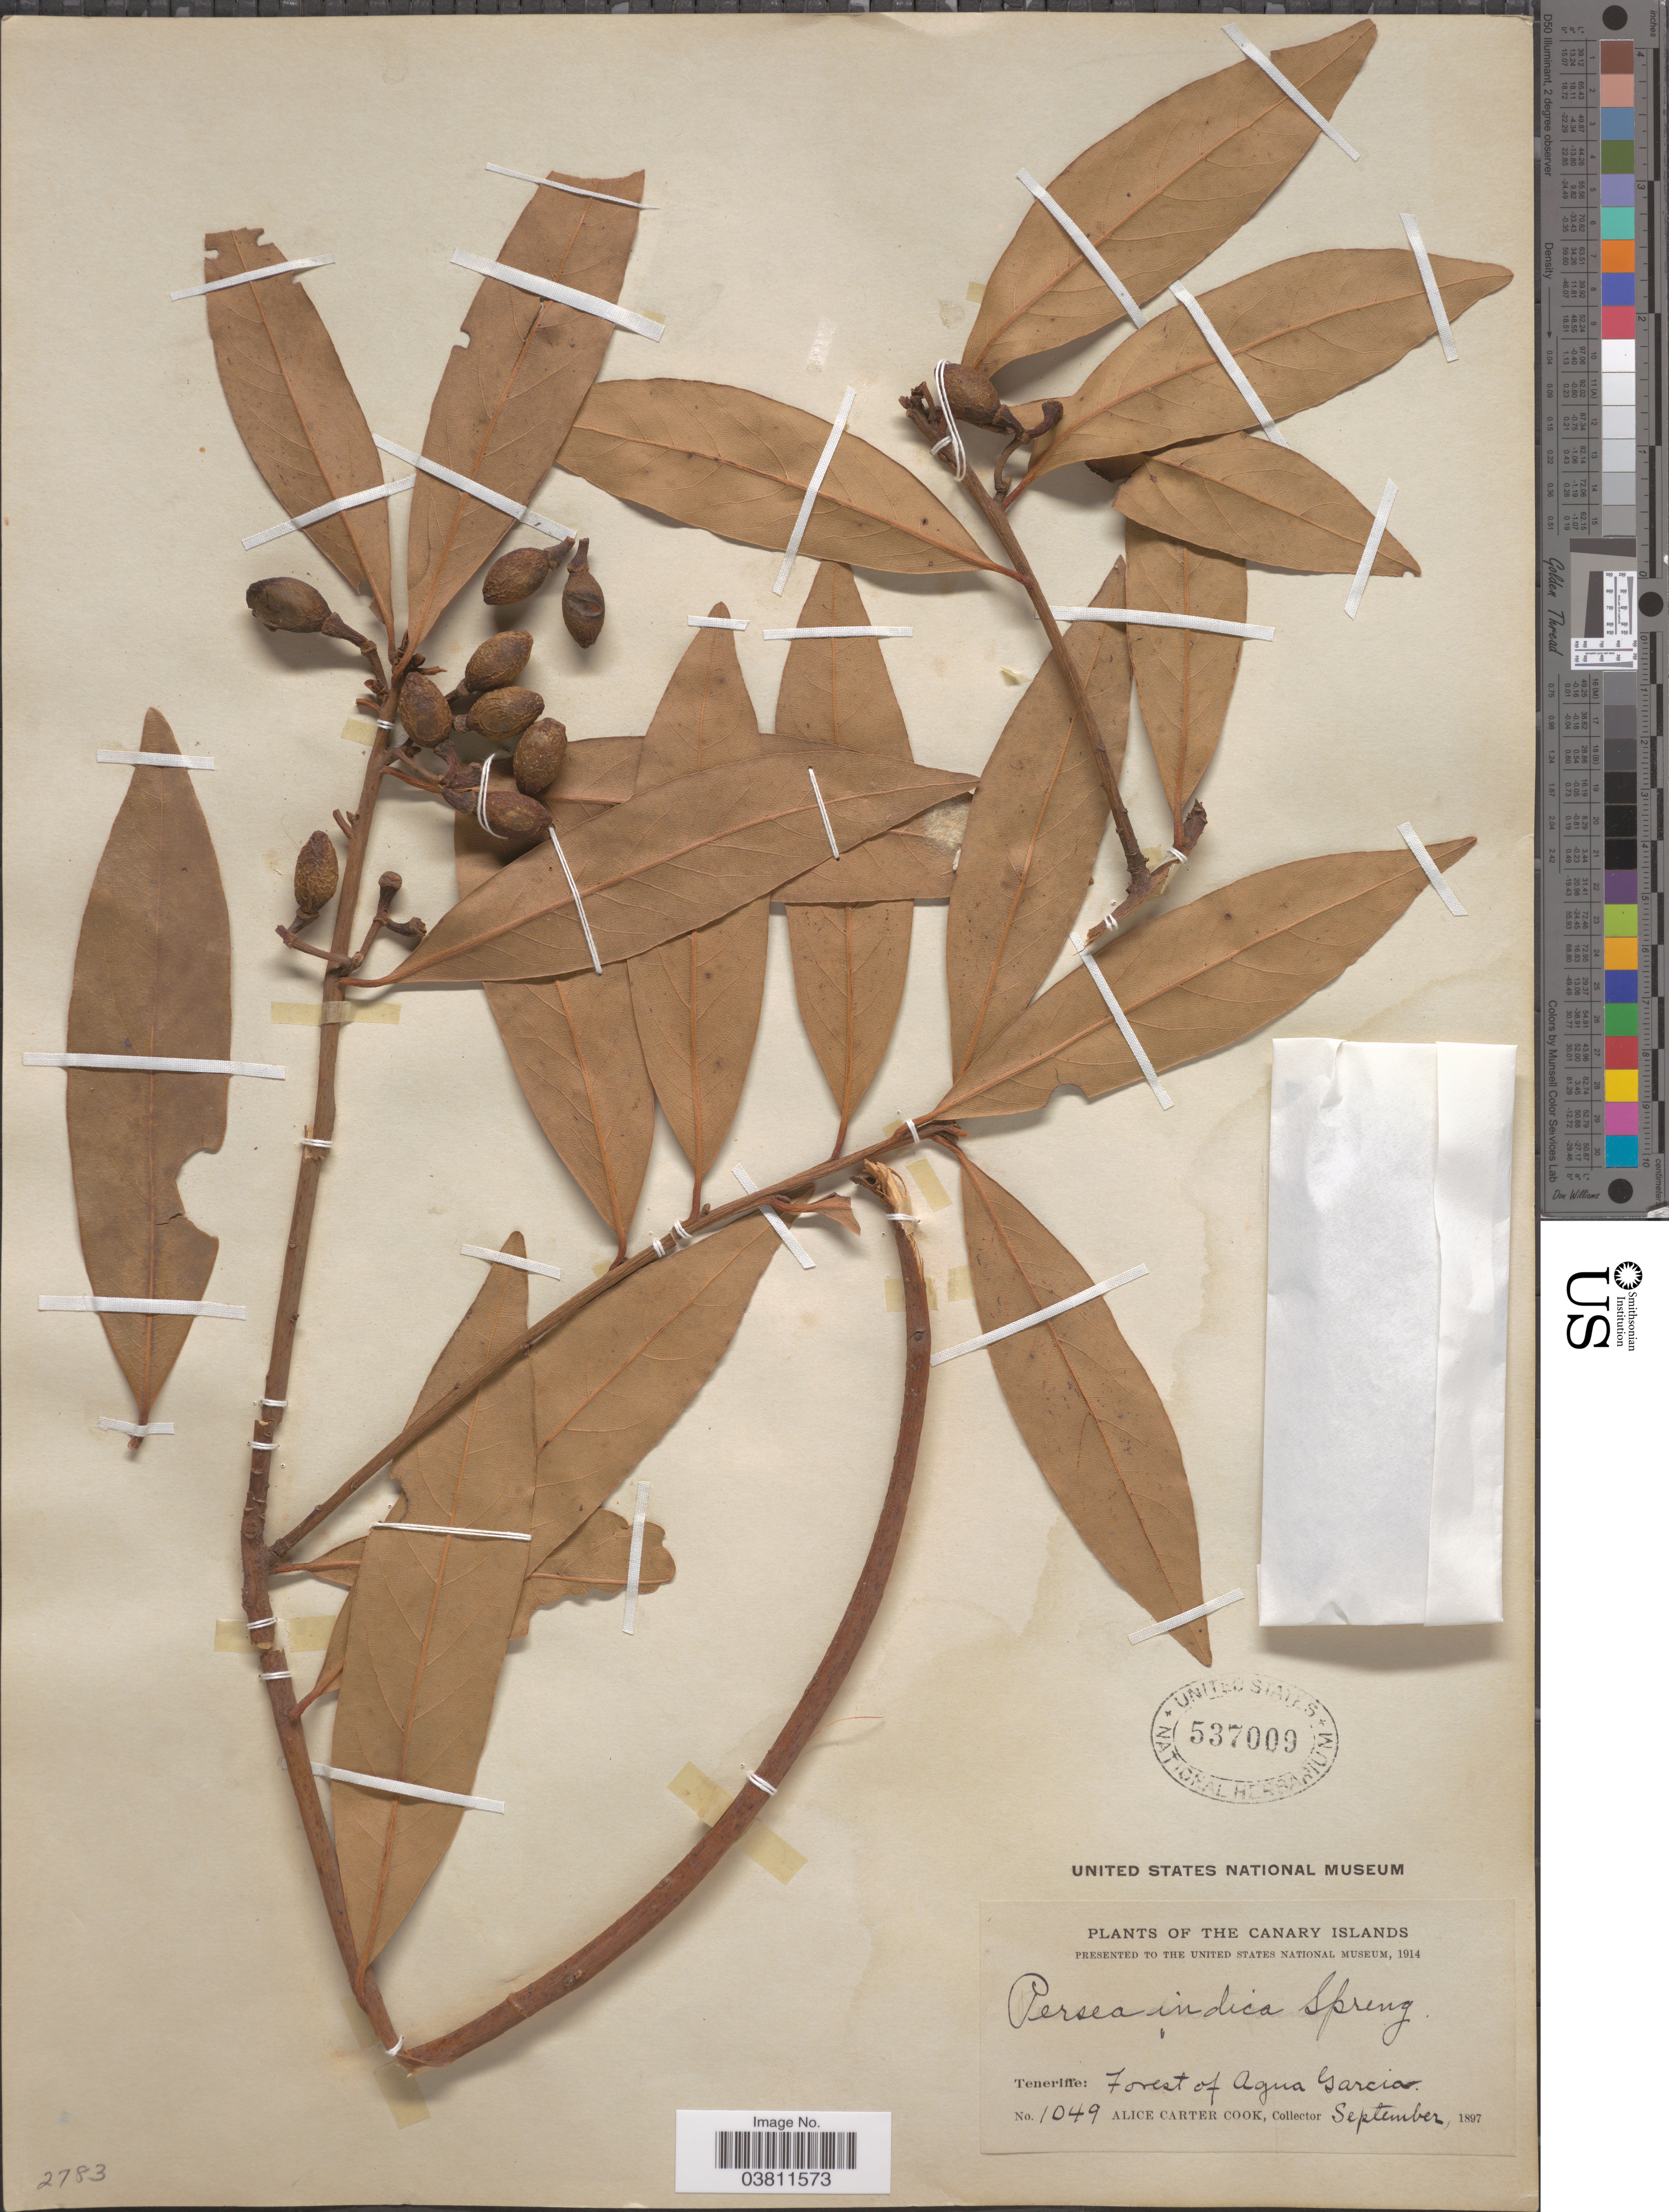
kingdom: Plantae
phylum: Tracheophyta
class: Magnoliopsida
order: Laurales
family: Lauraceae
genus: Persea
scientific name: Persea indica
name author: Spreng.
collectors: Alice C. Cook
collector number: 1049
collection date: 1897-09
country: Spain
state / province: Canarias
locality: The Canary Islands. Teneriffe: Forest of Agua Garcia.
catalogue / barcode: US 537009